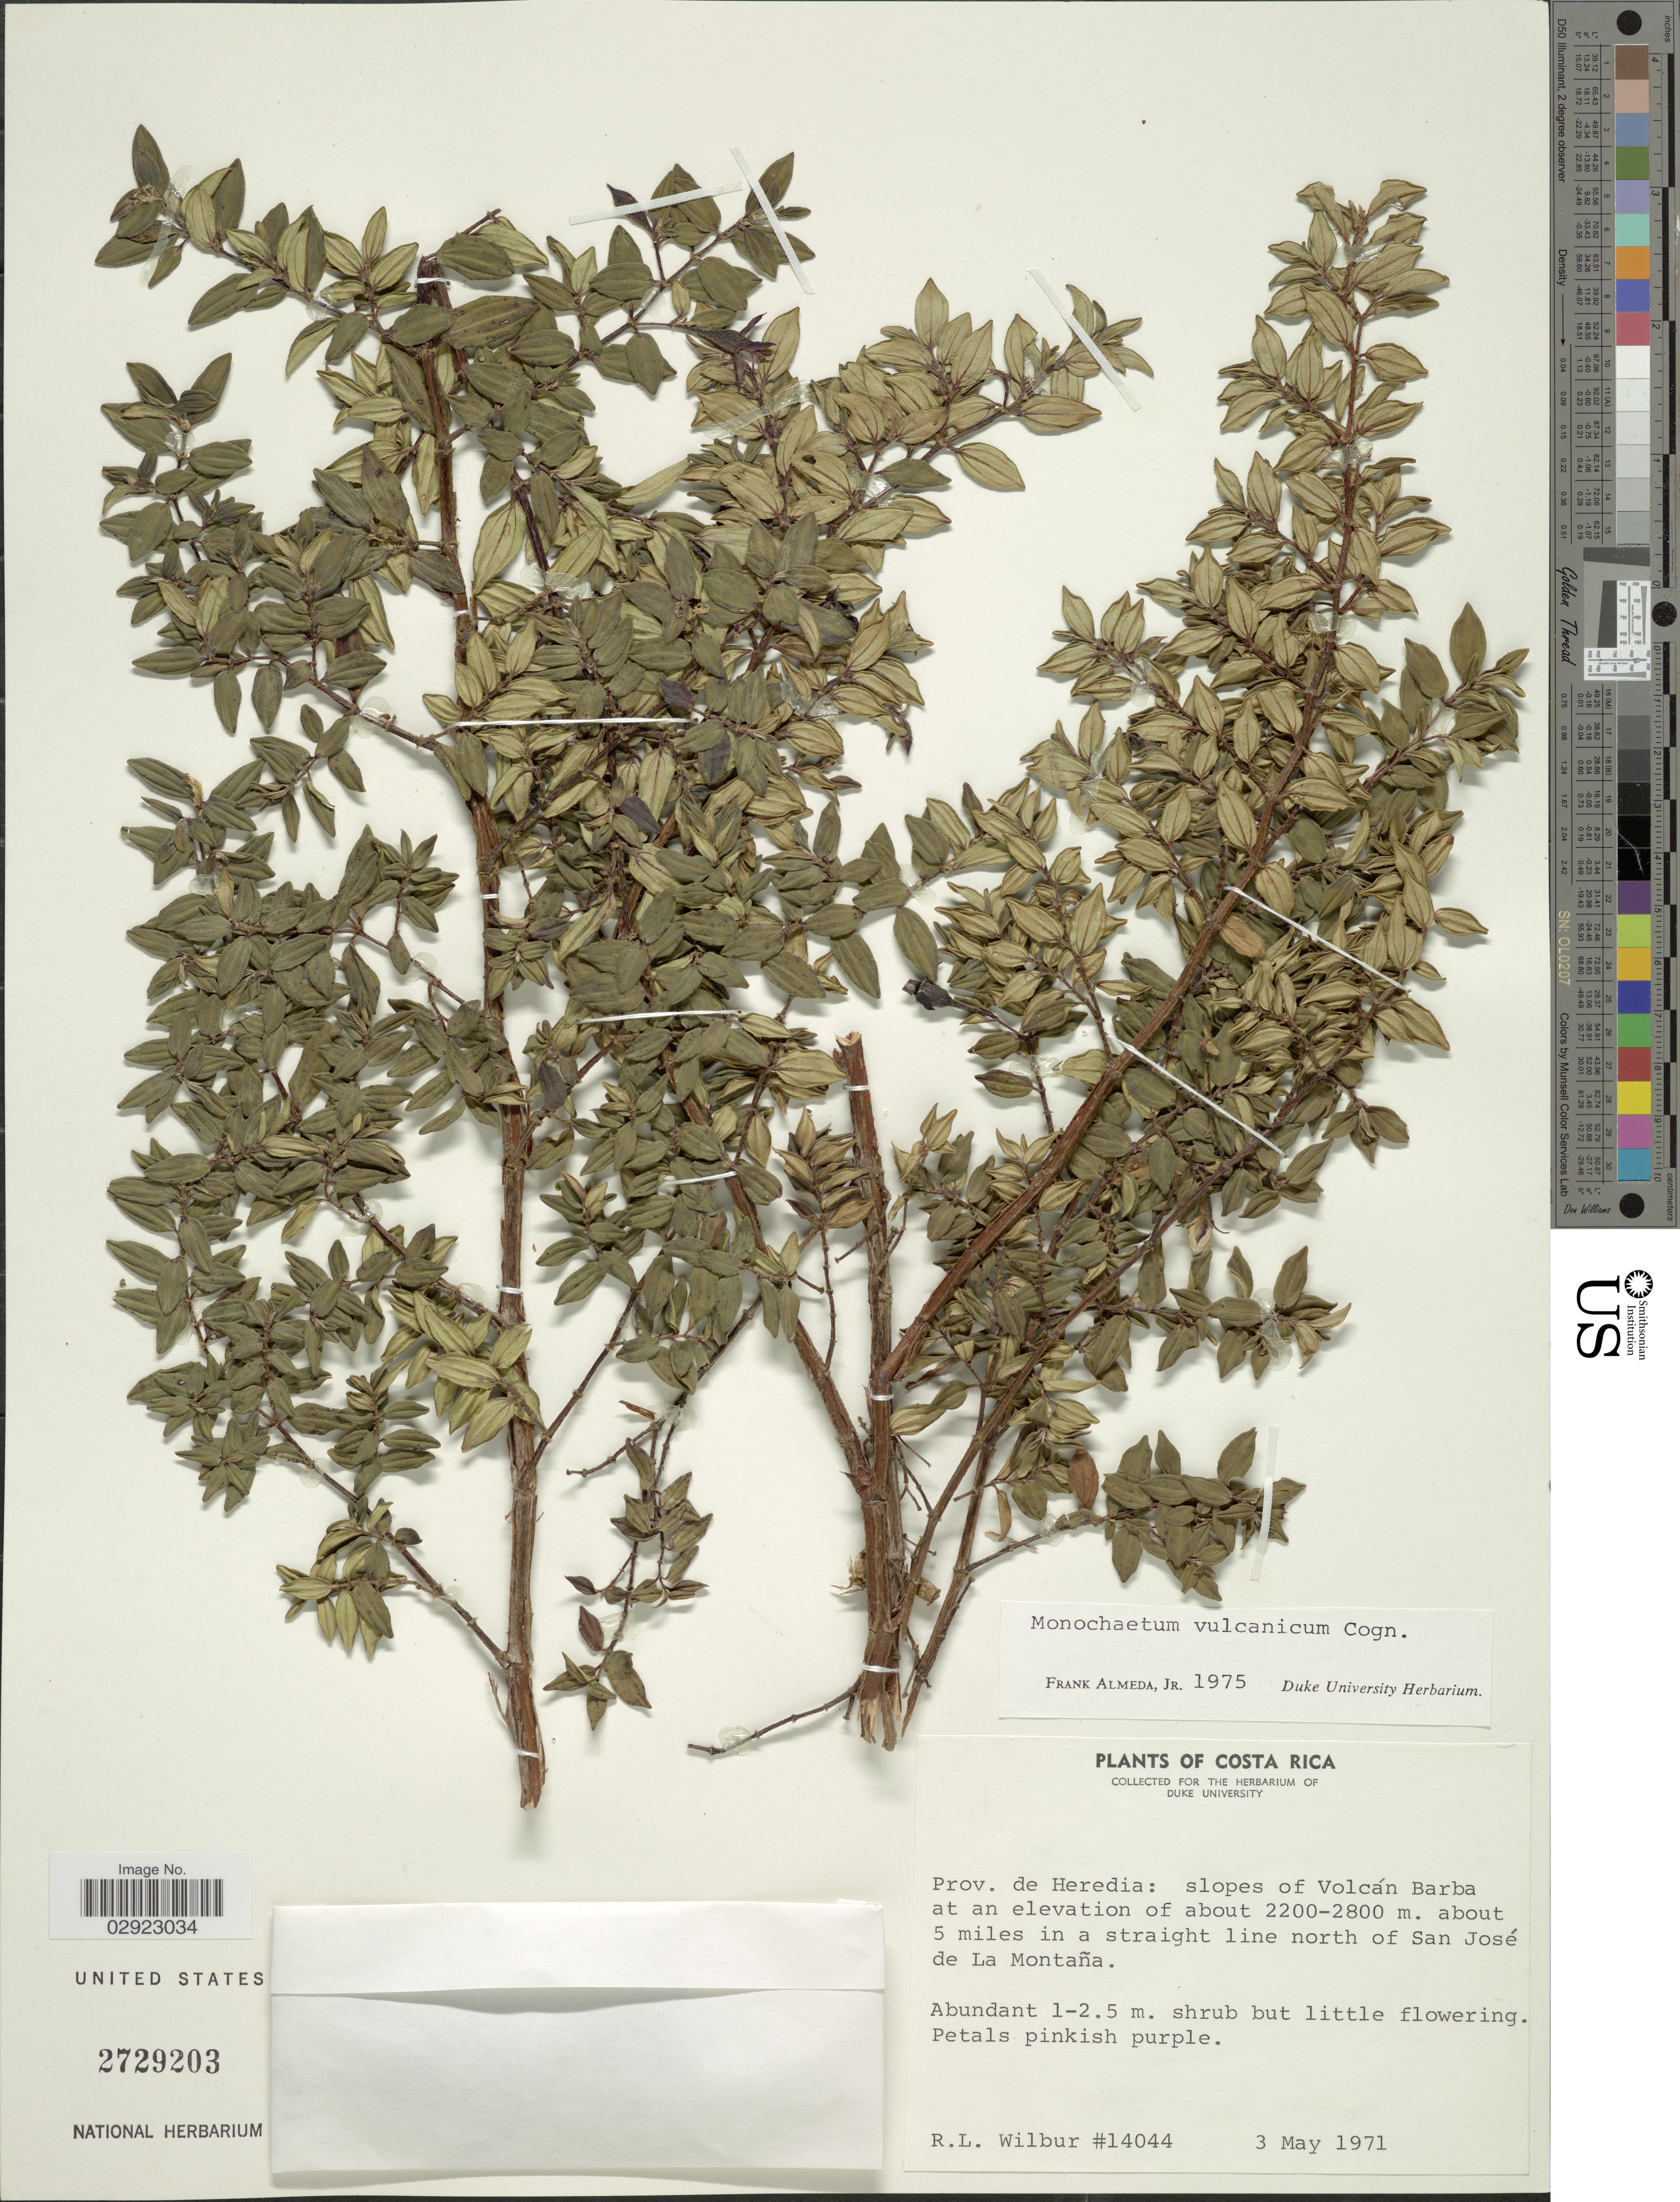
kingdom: Plantae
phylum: Tracheophyta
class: Magnoliopsida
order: Myrtales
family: Melastomataceae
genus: Monochaetum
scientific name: Monochaetum vulcanicum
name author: Cogn.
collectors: R. L. Wilbur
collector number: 14044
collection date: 1971-05-03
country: Costa Rica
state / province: Heredia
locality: Prov. de Heredia: slopes of Volcán Barba, about 5 miles in a straight line north of San José de La Montaña.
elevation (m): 2200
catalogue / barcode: US 2729203